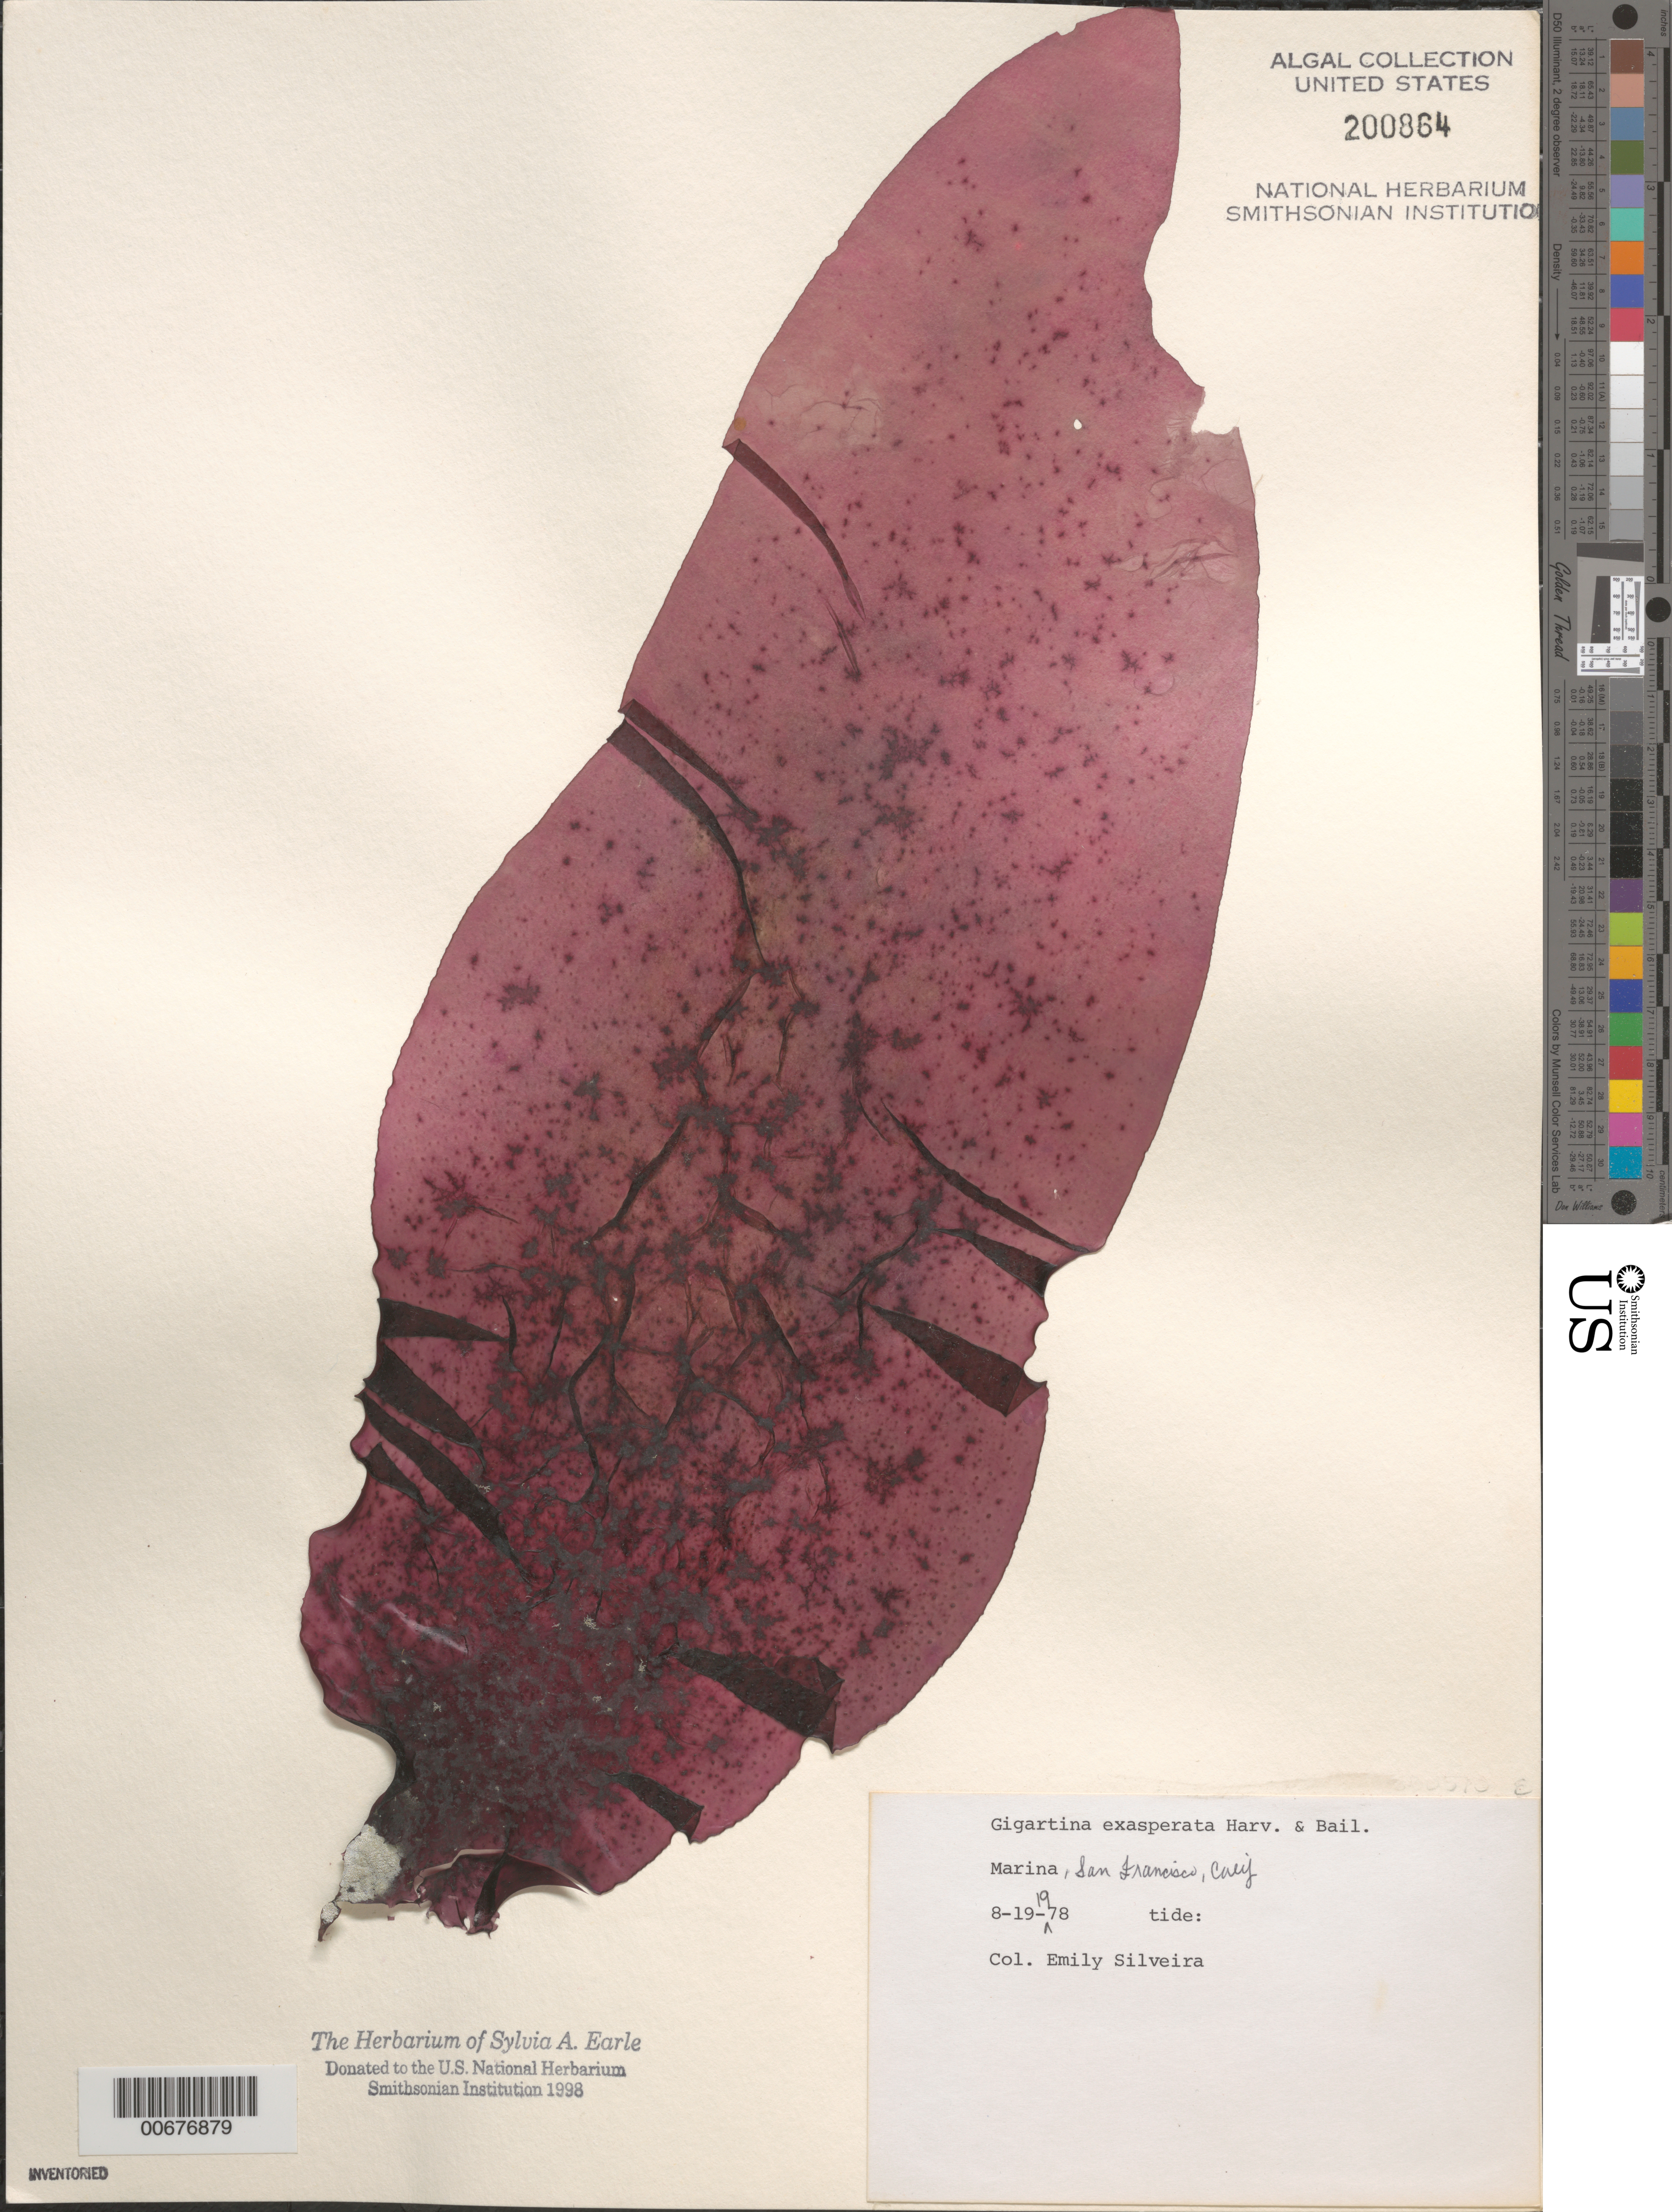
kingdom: Plantae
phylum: Rhodophyta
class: Florideophyceae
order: Gigartinales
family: Gigartinaceae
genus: Chondracanthus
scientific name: Chondracanthus exasperatus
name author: (Harv. & J. Bailey) J.R. Hughey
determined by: Algae name updating Project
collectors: E. A. Silveira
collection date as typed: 19 Aug 1978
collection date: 1978-08-19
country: United States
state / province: California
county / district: San Francisco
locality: San Francisco, marina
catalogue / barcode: US 200864